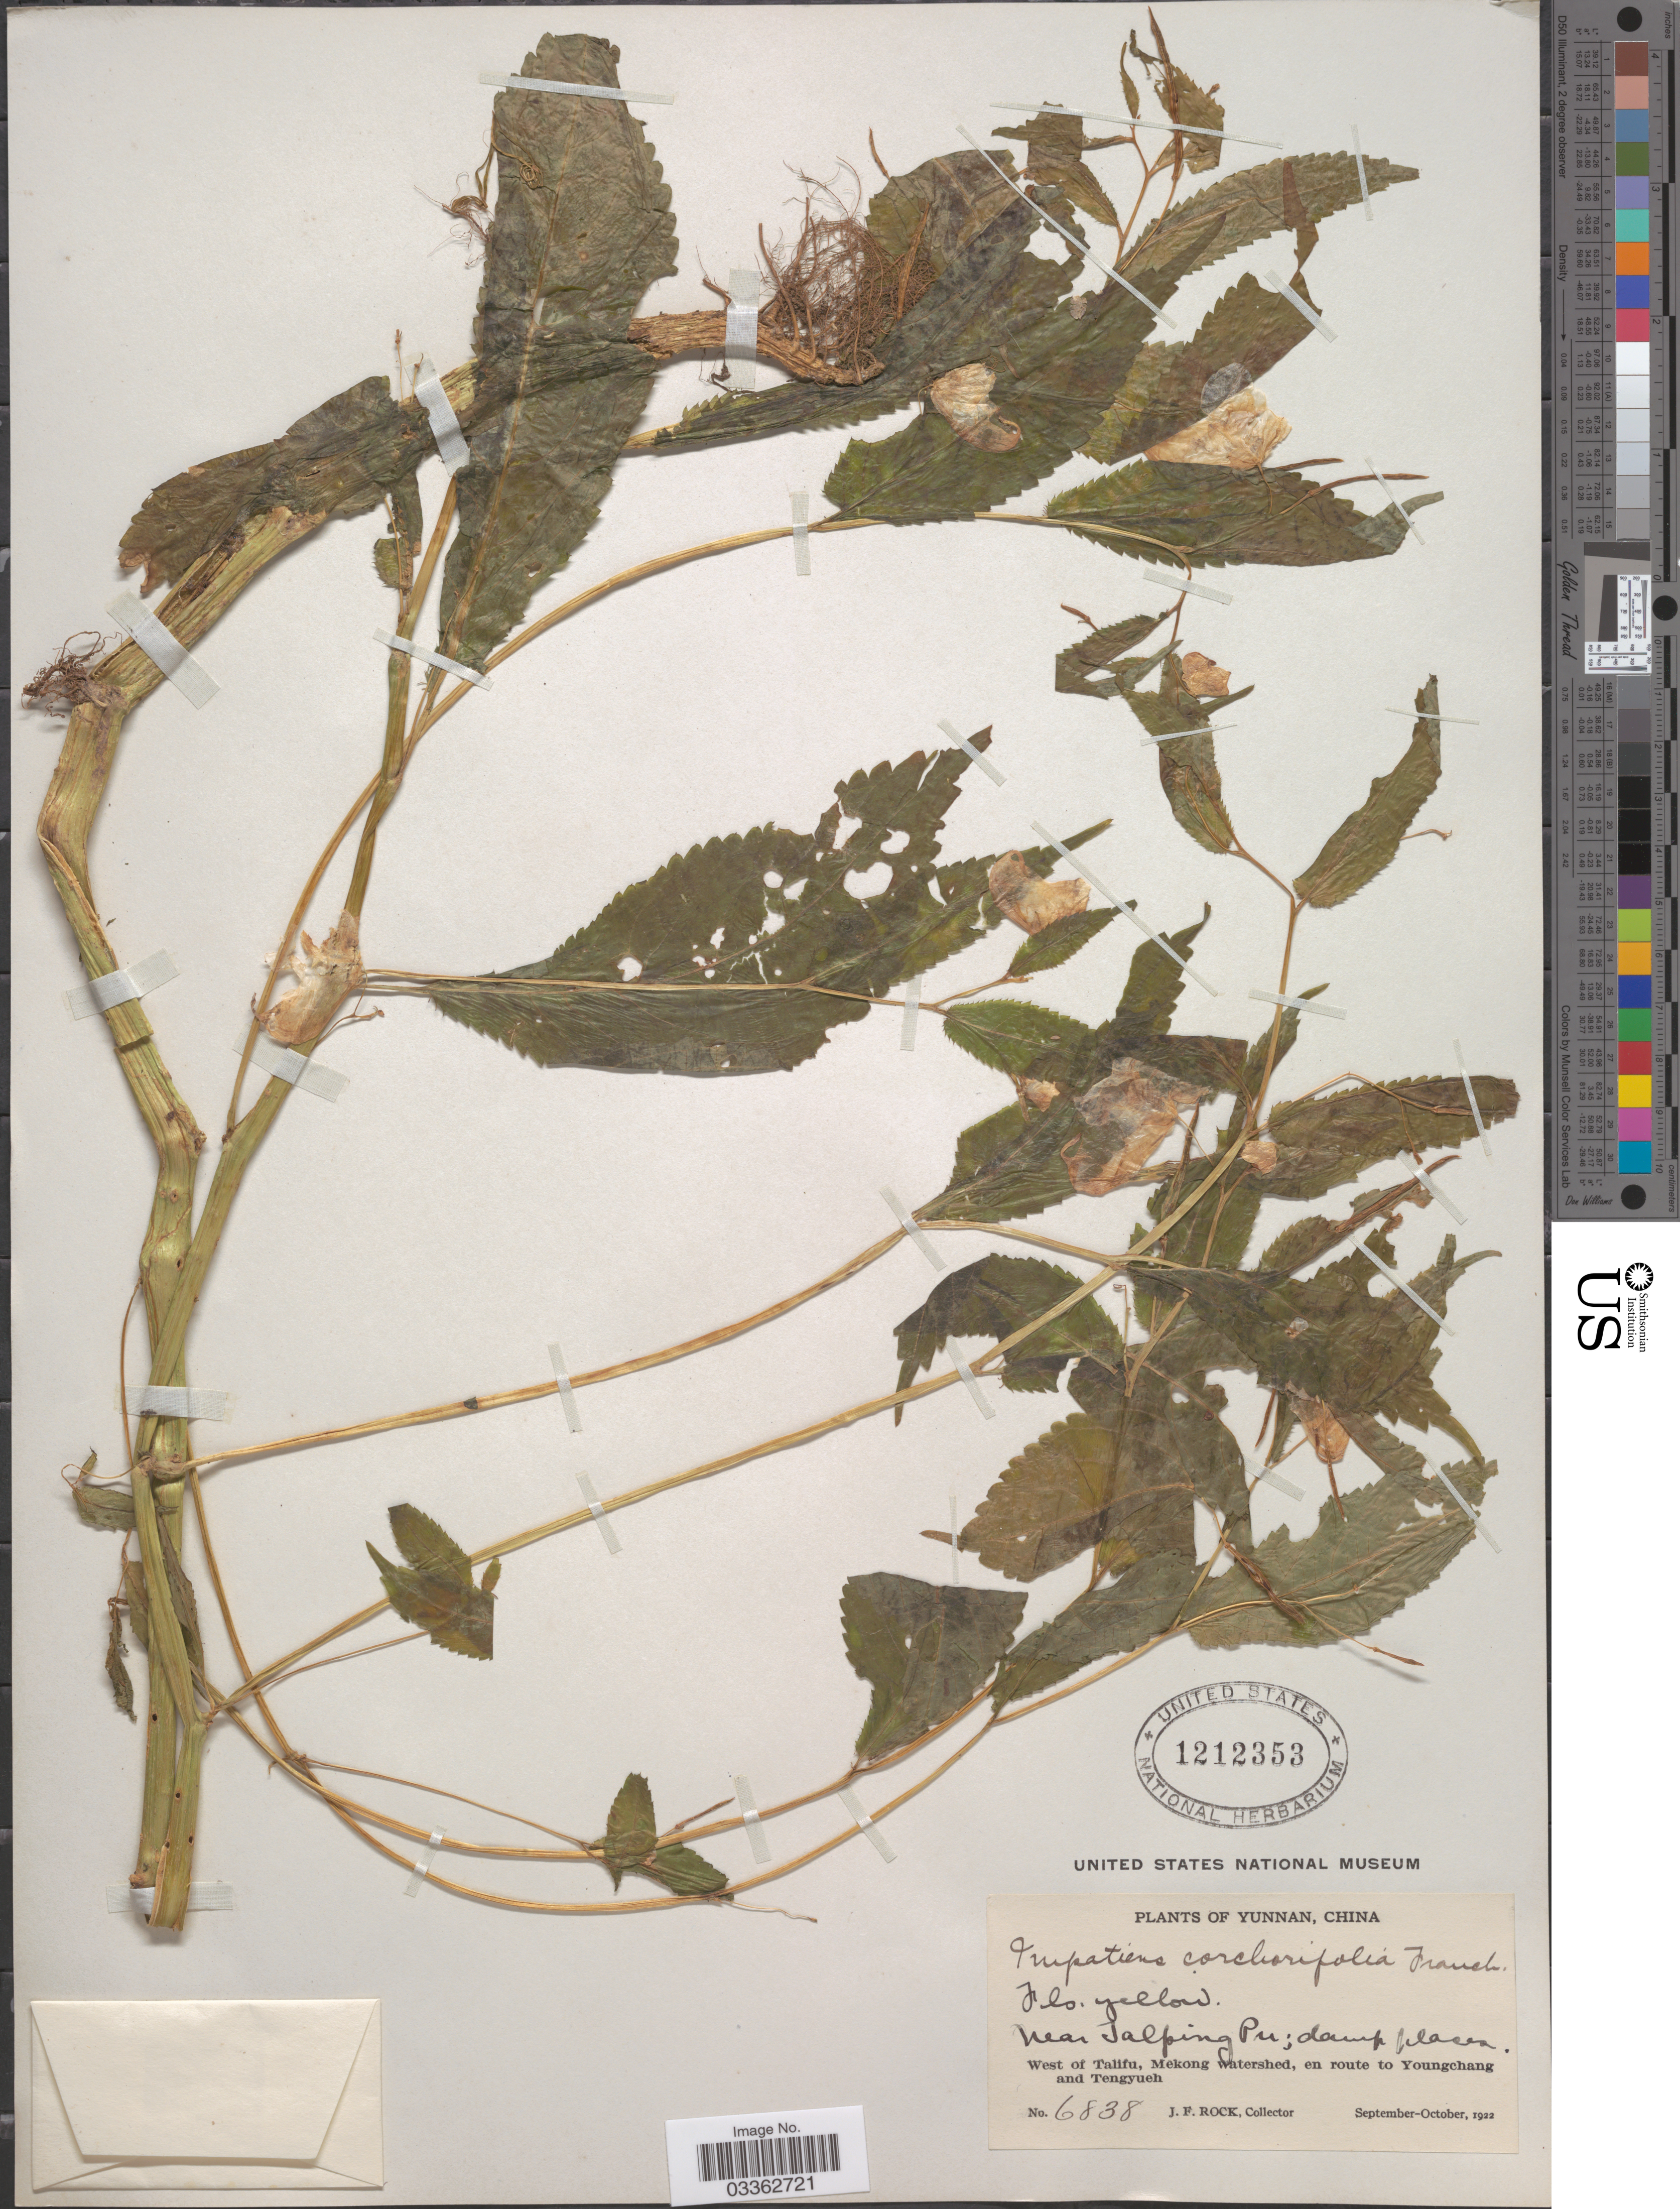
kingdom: Plantae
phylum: Tracheophyta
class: Magnoliopsida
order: Ericales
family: Balsaminaceae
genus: Impatiens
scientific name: Impatiens corchorifolia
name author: Franch.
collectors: J. Rock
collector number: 6838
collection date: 1922-09/1922-10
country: China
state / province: Yunnan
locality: Near Talping Pu. West of Talifu, Mekong watershed, en route to Youngchang and Tengyueh.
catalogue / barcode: US 1212353